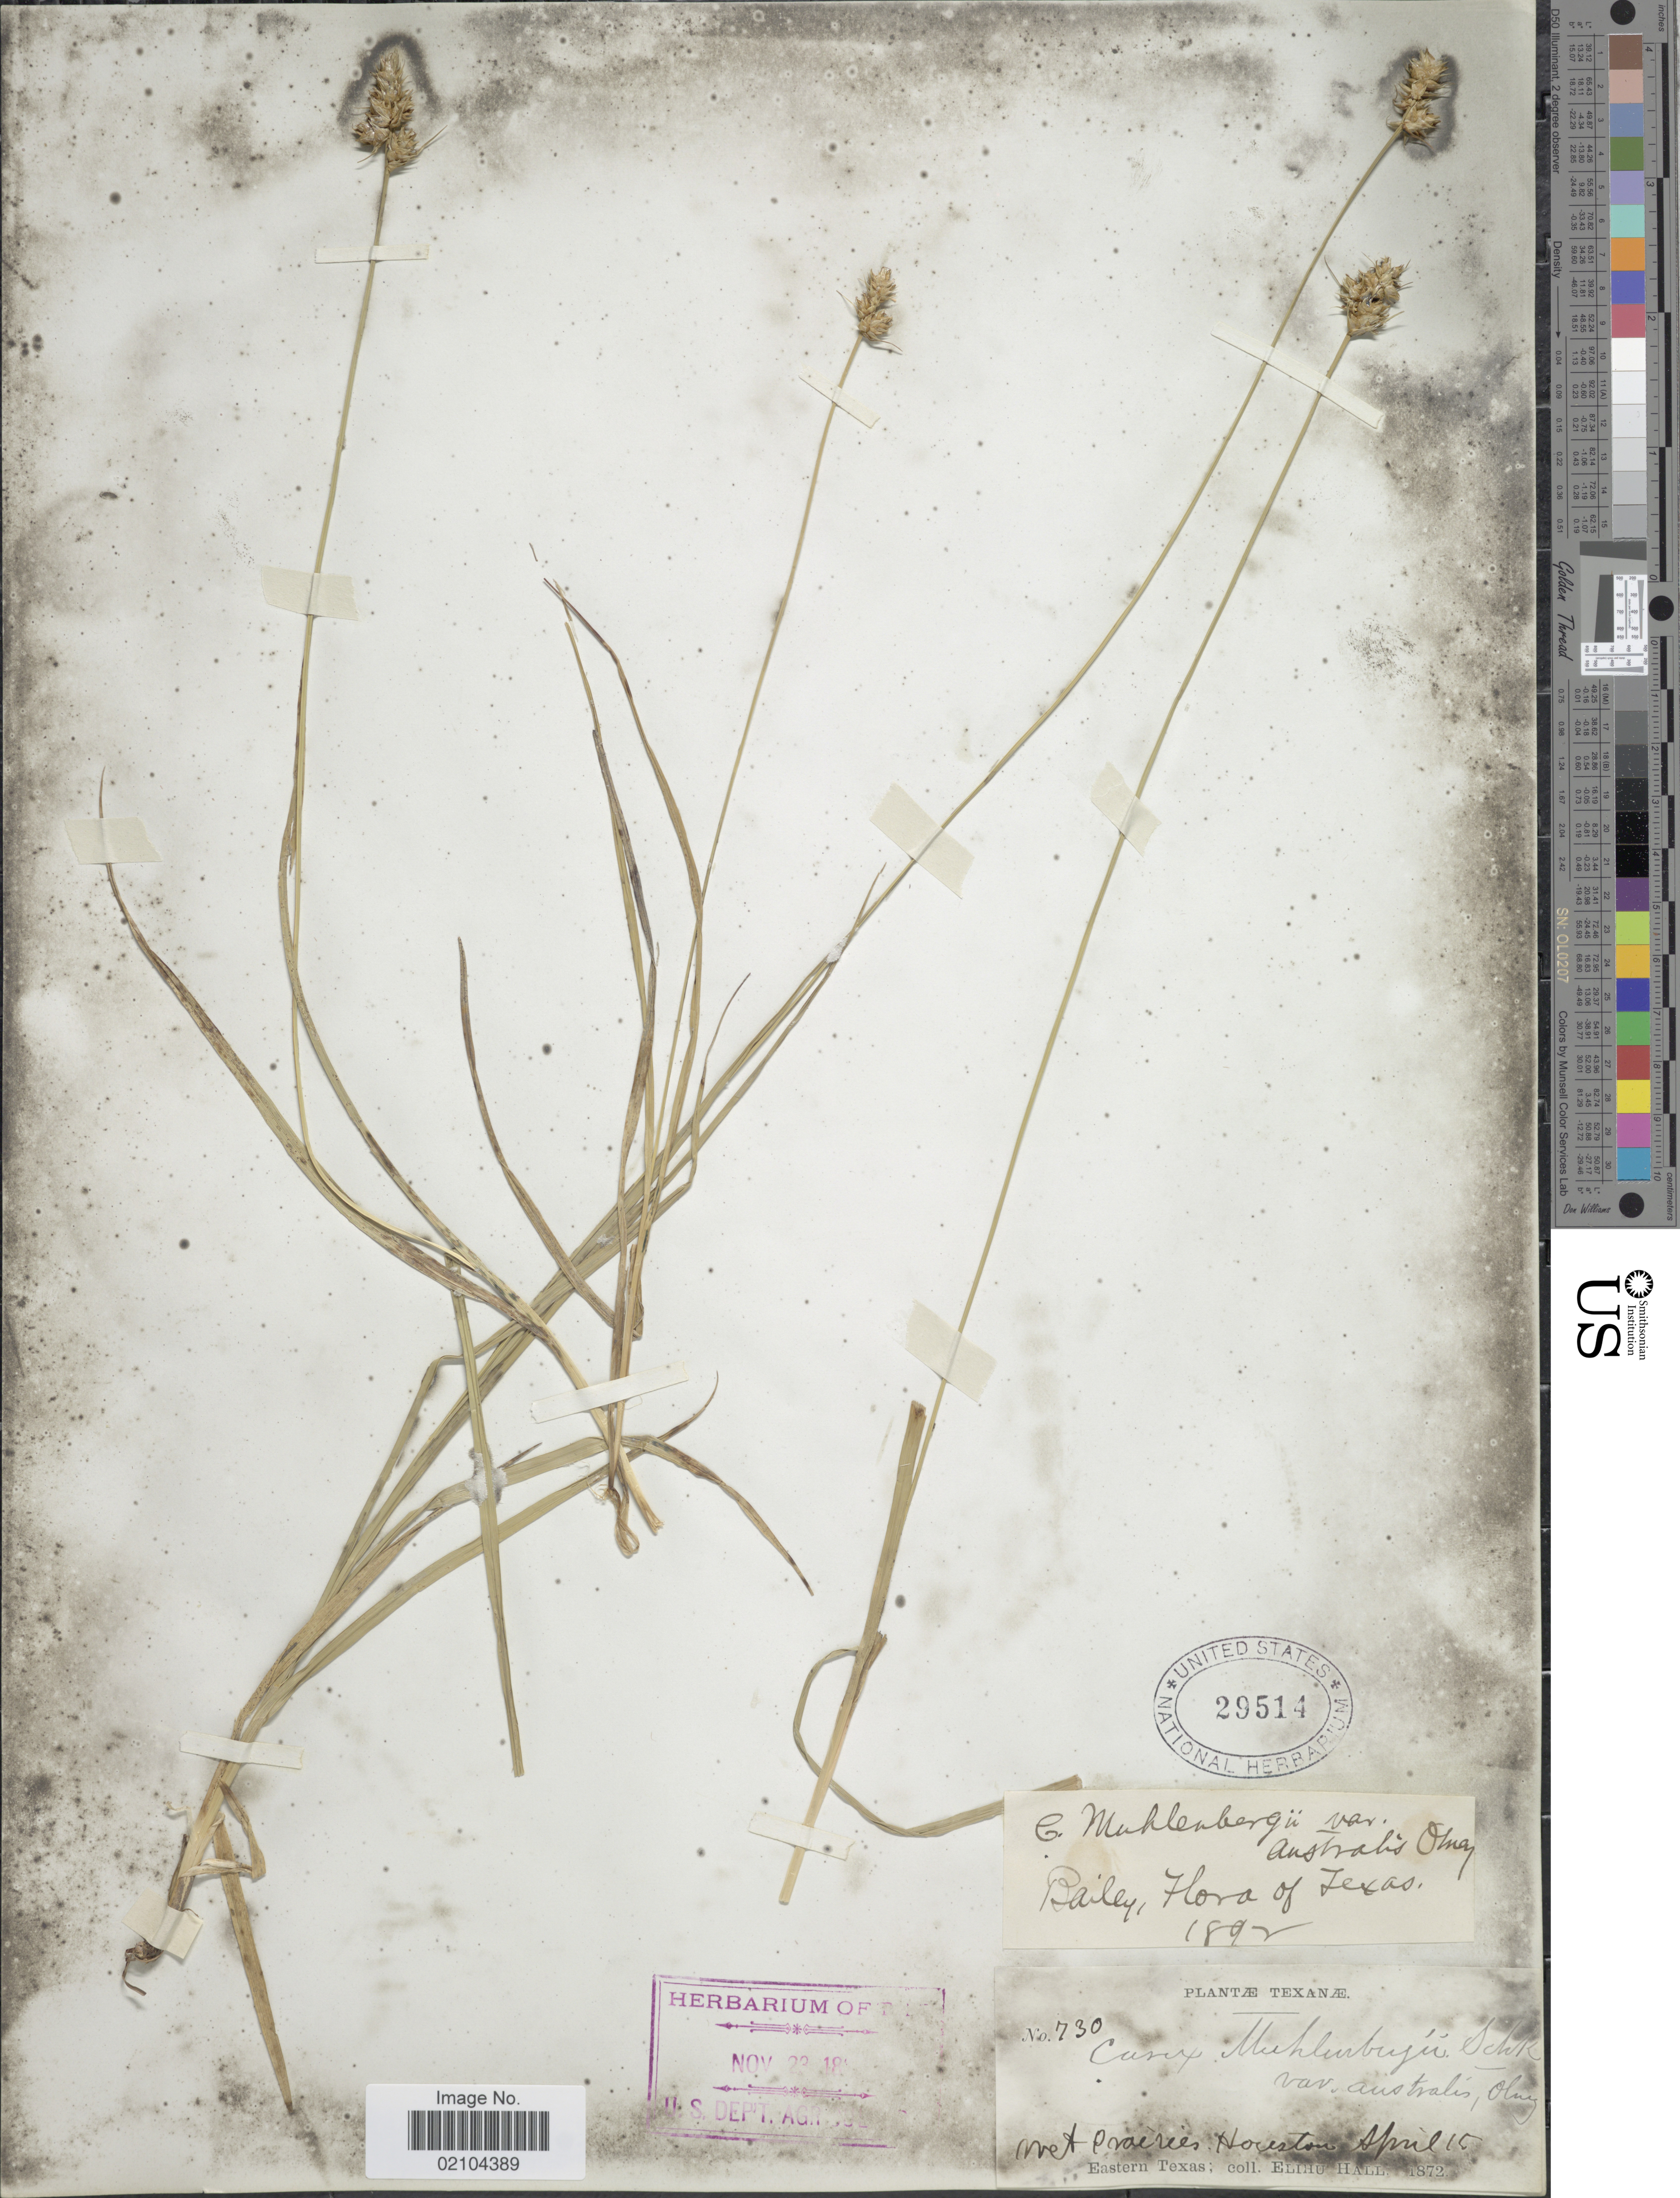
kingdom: Plantae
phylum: Tracheophyta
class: Liliopsida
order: Poales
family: Cyperaceae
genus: Carex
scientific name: Carex austrina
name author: Mack.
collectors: E. Hall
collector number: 730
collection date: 1872-04-15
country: United States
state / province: Texas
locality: Eastern Texas, wet prairies, Houston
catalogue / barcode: US 29514